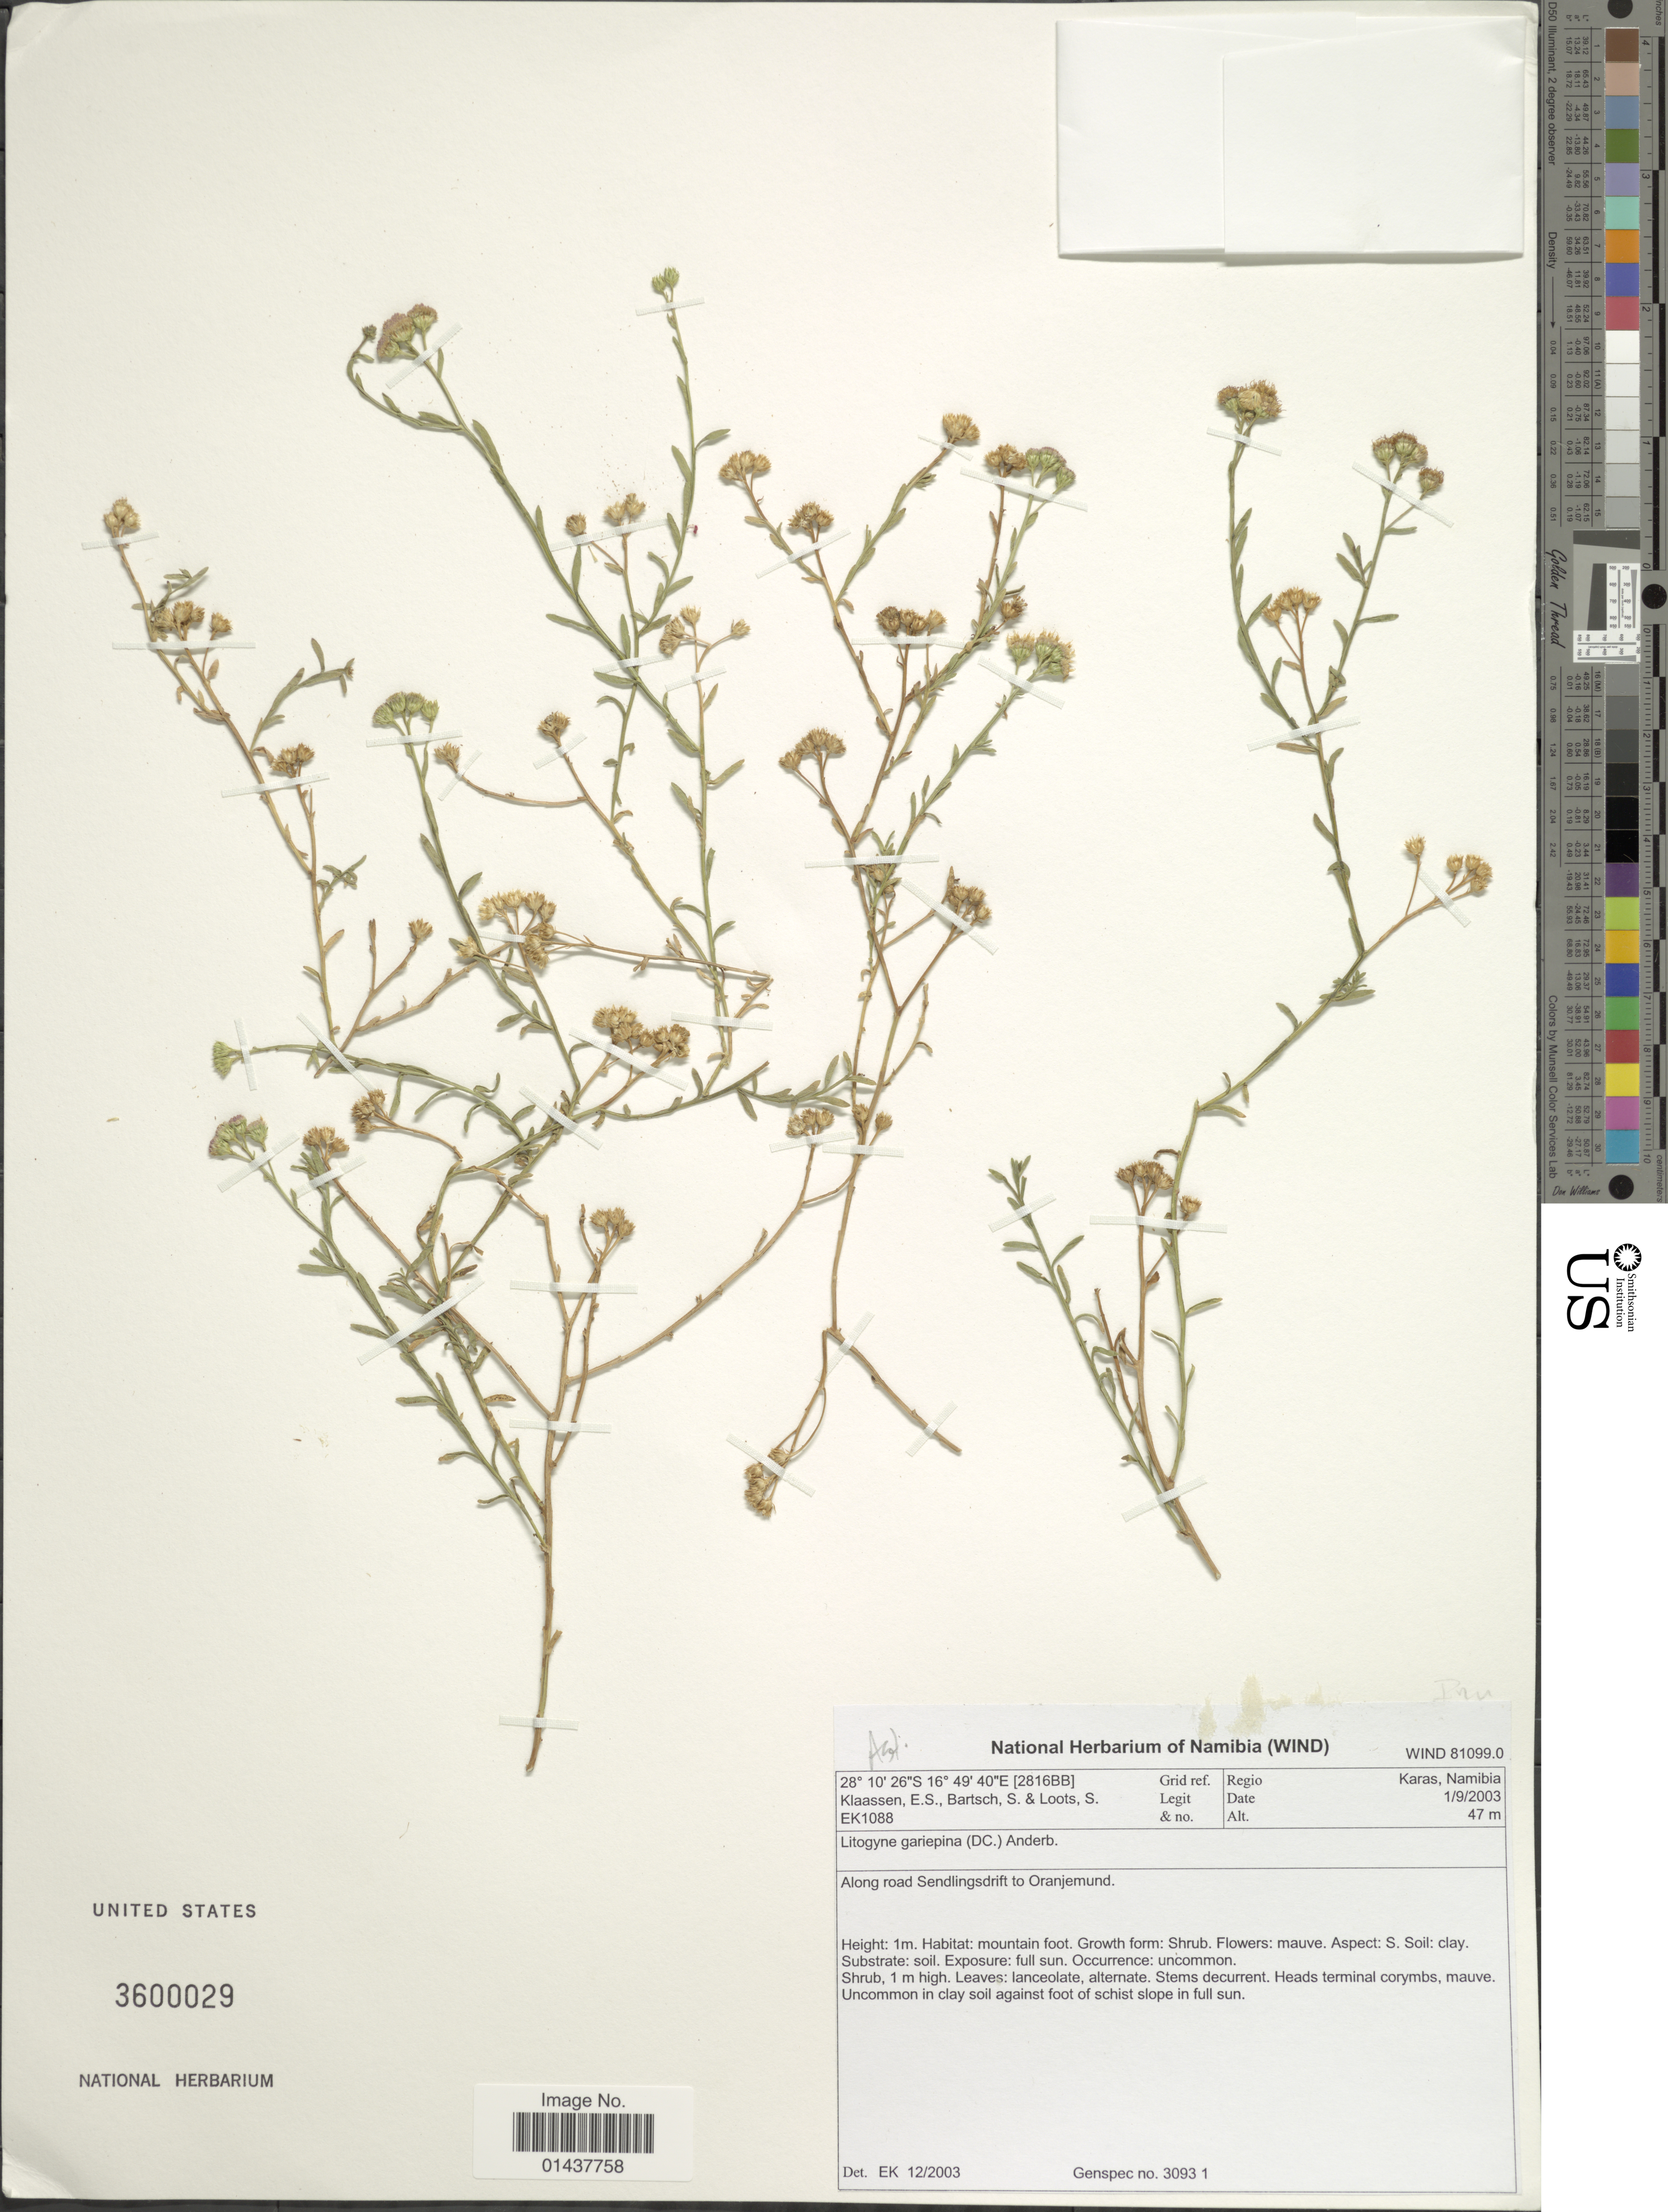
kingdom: Plantae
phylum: Tracheophyta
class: Magnoliopsida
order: Asterales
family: Asteraceae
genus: Litogyne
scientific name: Litogyne gariepina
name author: (DC.) Anderb.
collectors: E. S. Klaassen, S. Bartsch & S. Loots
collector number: EK1088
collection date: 2003-09-01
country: Namibia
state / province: Karas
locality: Along road Sendlingsdrift to Oranjemund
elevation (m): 47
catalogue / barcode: US 3600029